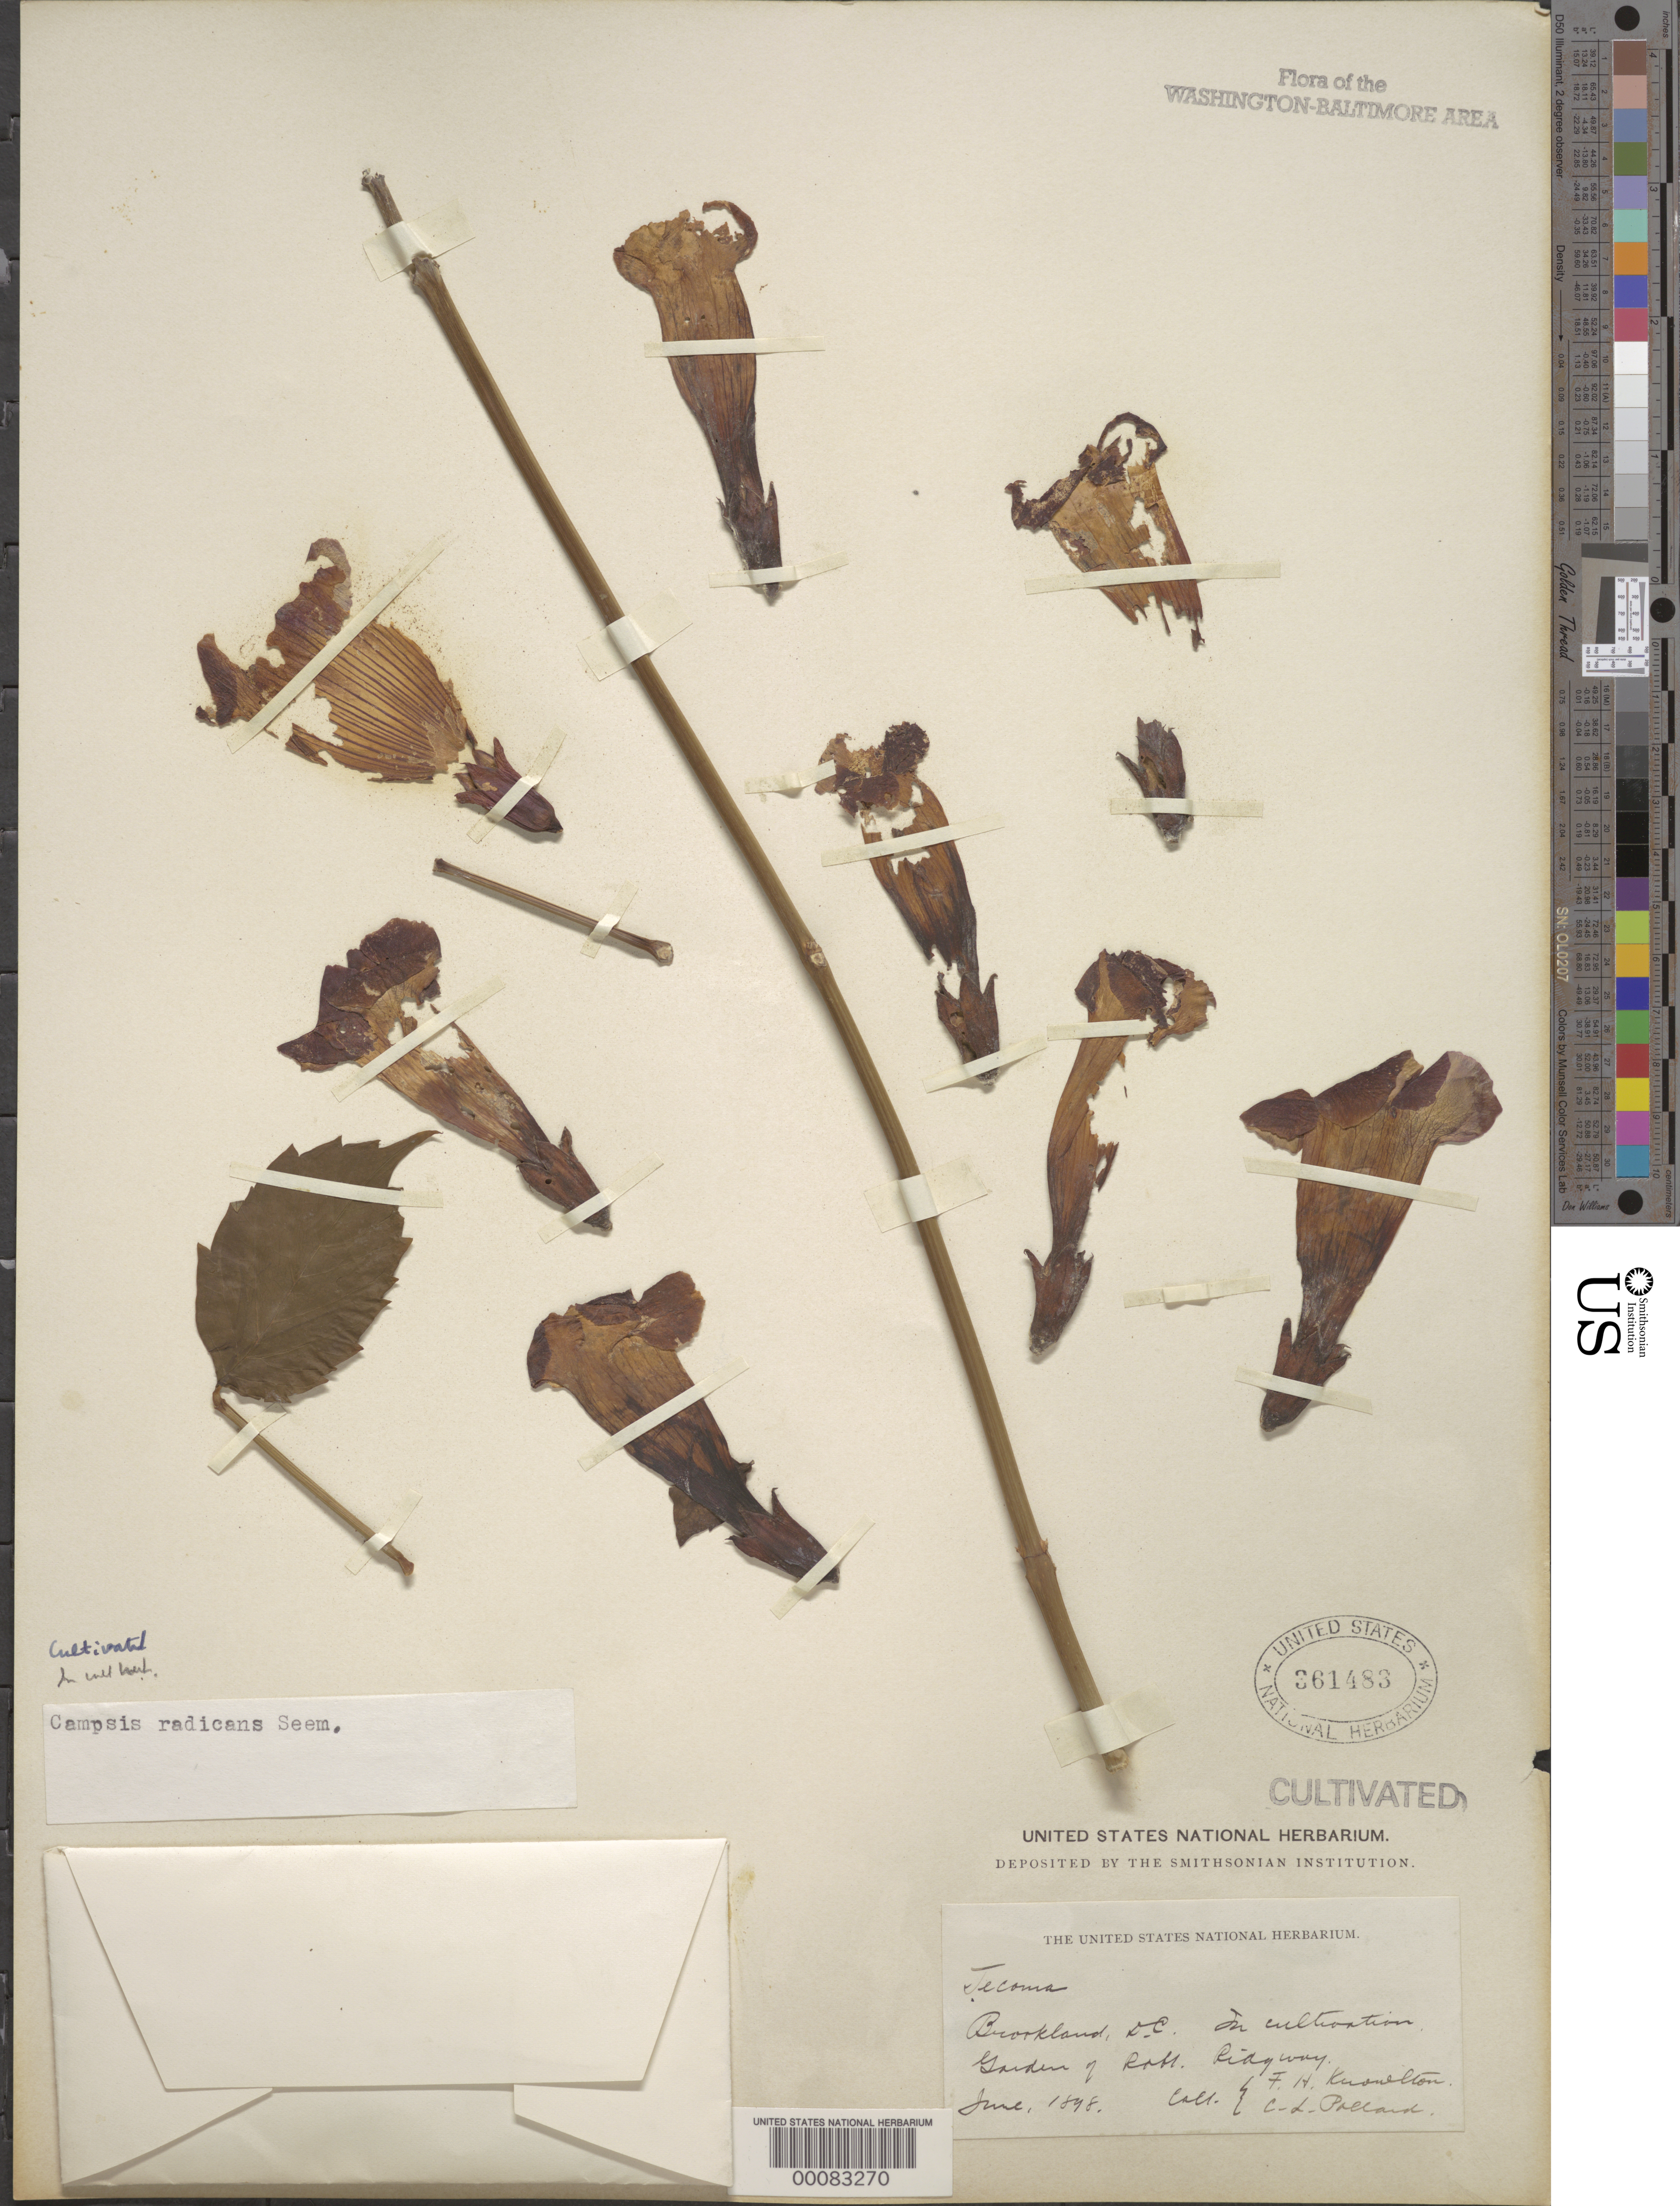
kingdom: Plantae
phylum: Tracheophyta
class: Magnoliopsida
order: Lamiales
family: Bignoniaceae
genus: Campsis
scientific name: Campsis radicans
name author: (L.) Seem.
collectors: F. H. Knowlton & C. L. Pollard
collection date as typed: Jun 1898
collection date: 1898-06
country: United States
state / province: District of Columbia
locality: Brookland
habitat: Garden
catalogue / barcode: US 361483